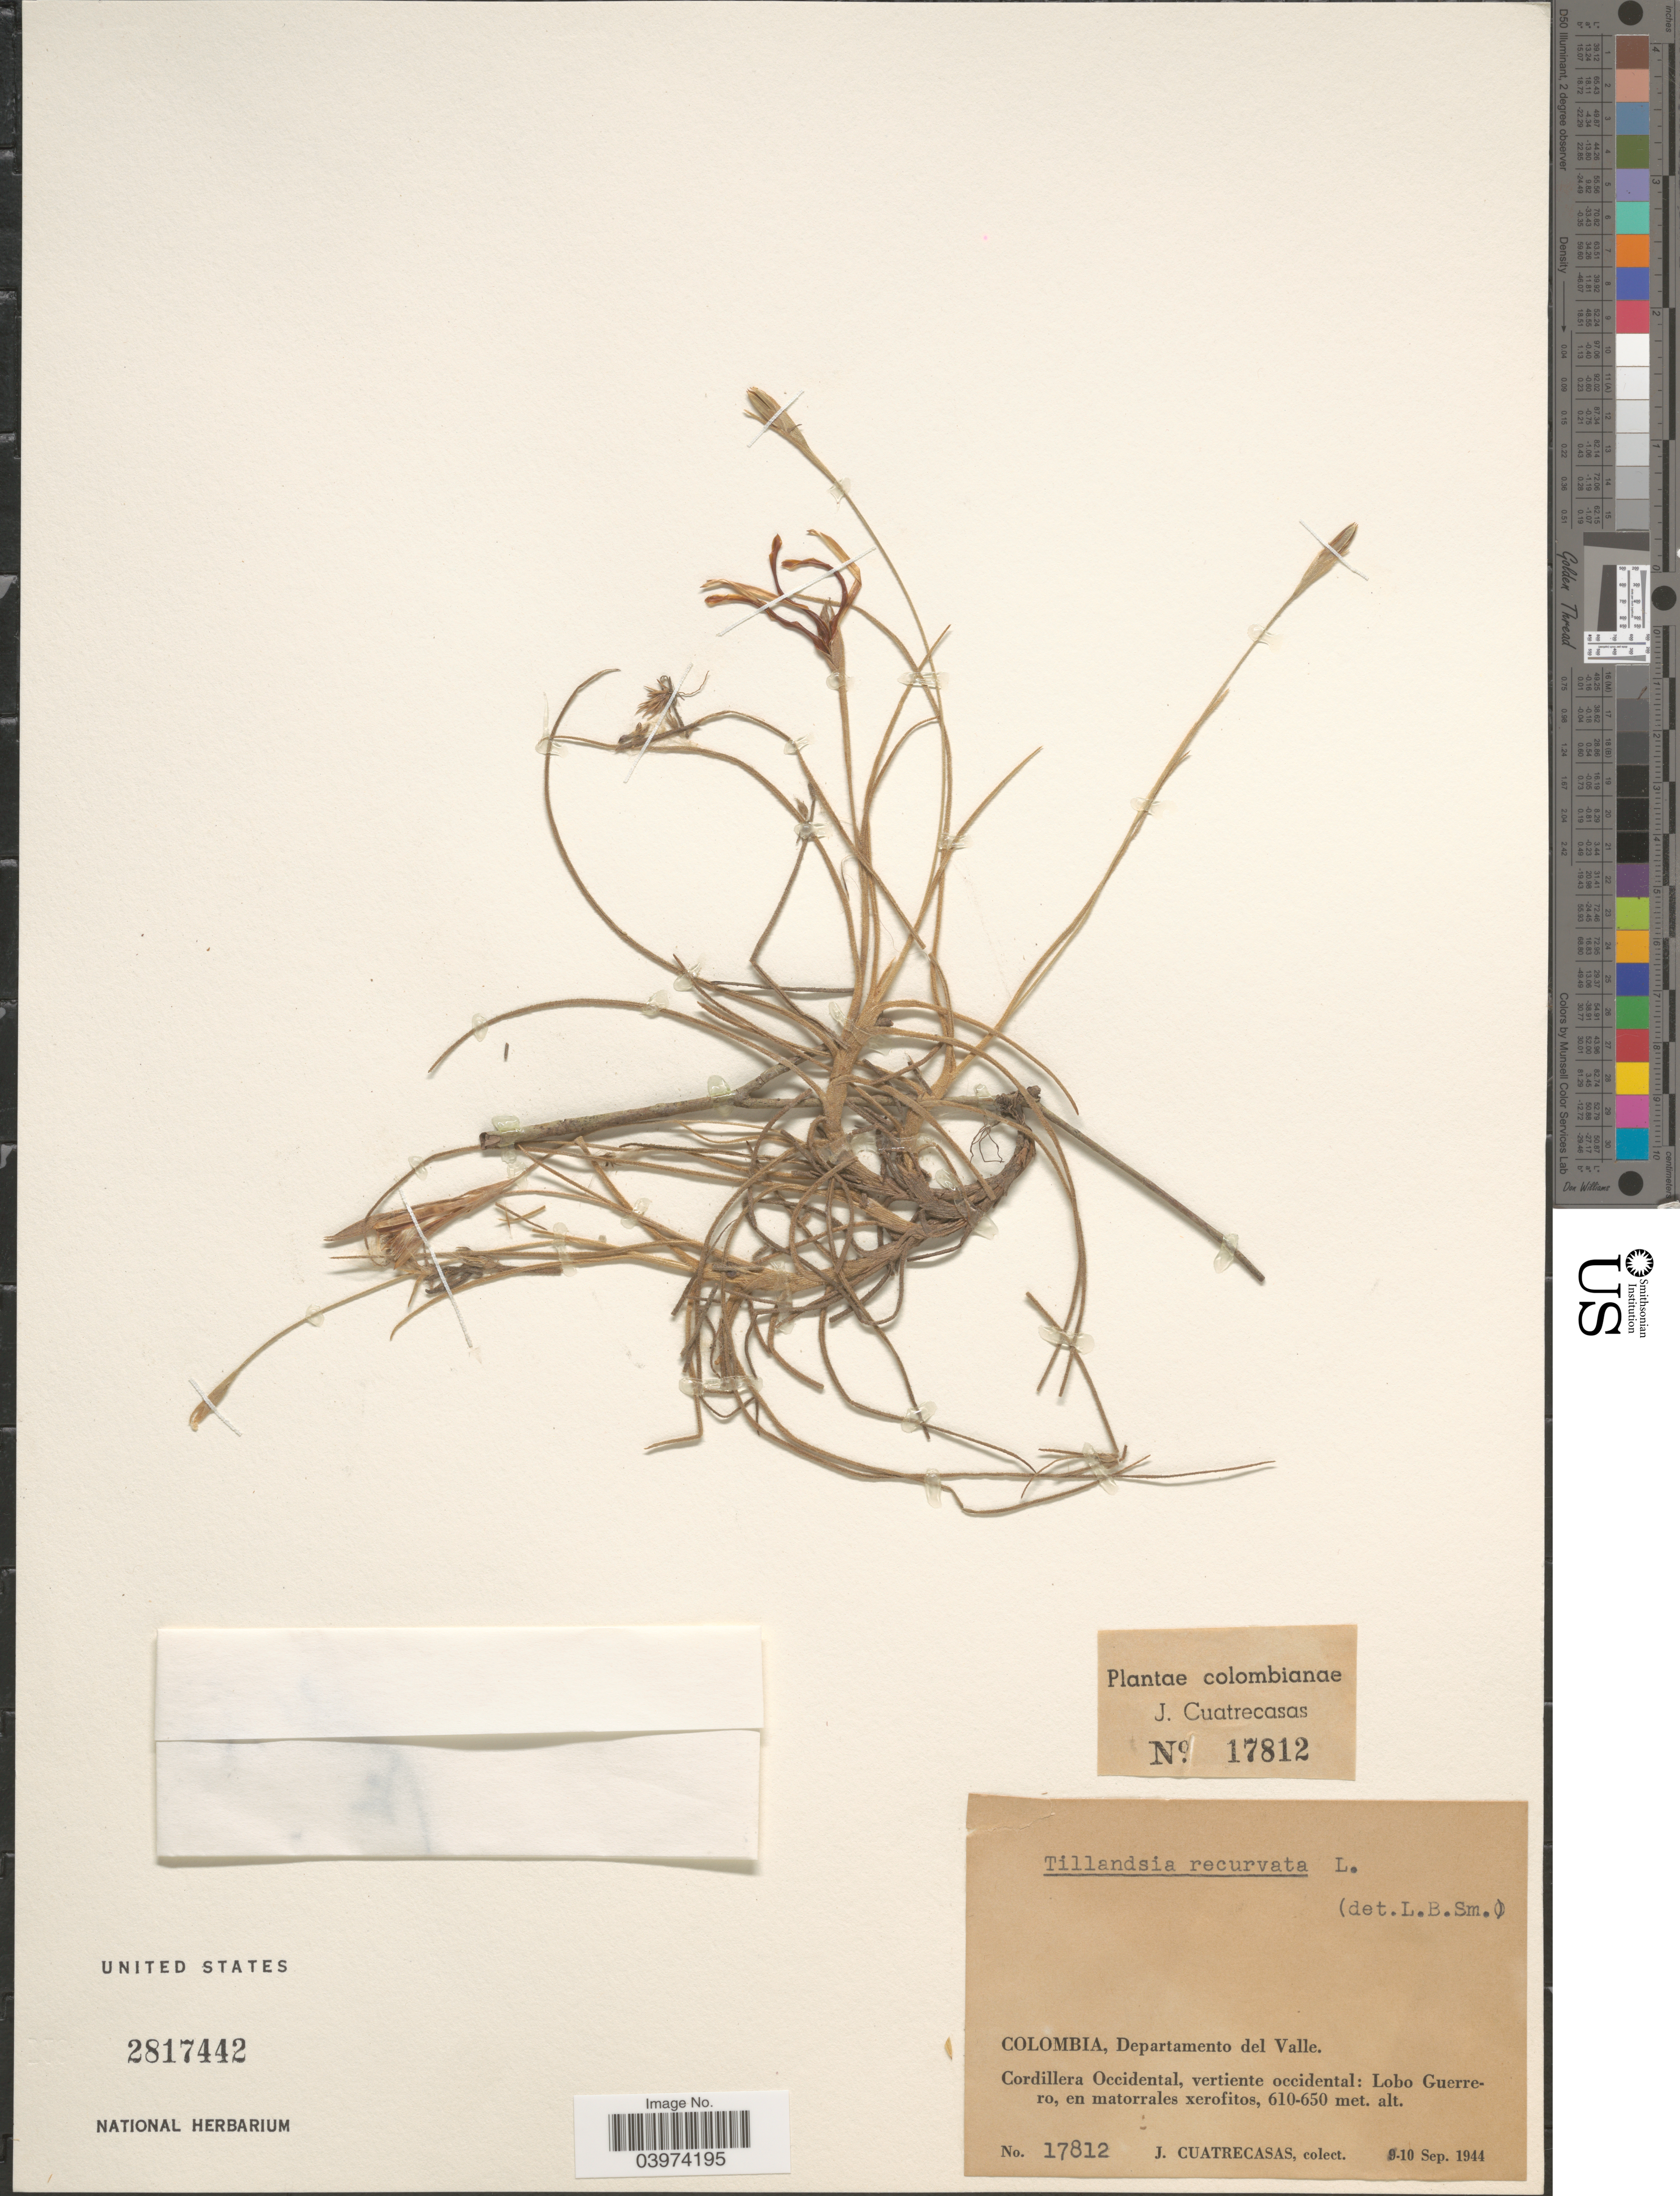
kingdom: Plantae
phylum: Tracheophyta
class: Liliopsida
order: Poales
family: Bromeliaceae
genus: Tillandsia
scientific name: Tillandsia recurvata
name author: L.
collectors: J. Cuatrecasas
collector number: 17812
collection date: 1944-09-10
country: Colombia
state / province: Valle del Cauca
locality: Departamento del Valle. Cordillera Occidental, vertiente occidental: Lobo Guerrero, en matorrales xerofitos.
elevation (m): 610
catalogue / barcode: US 2817442